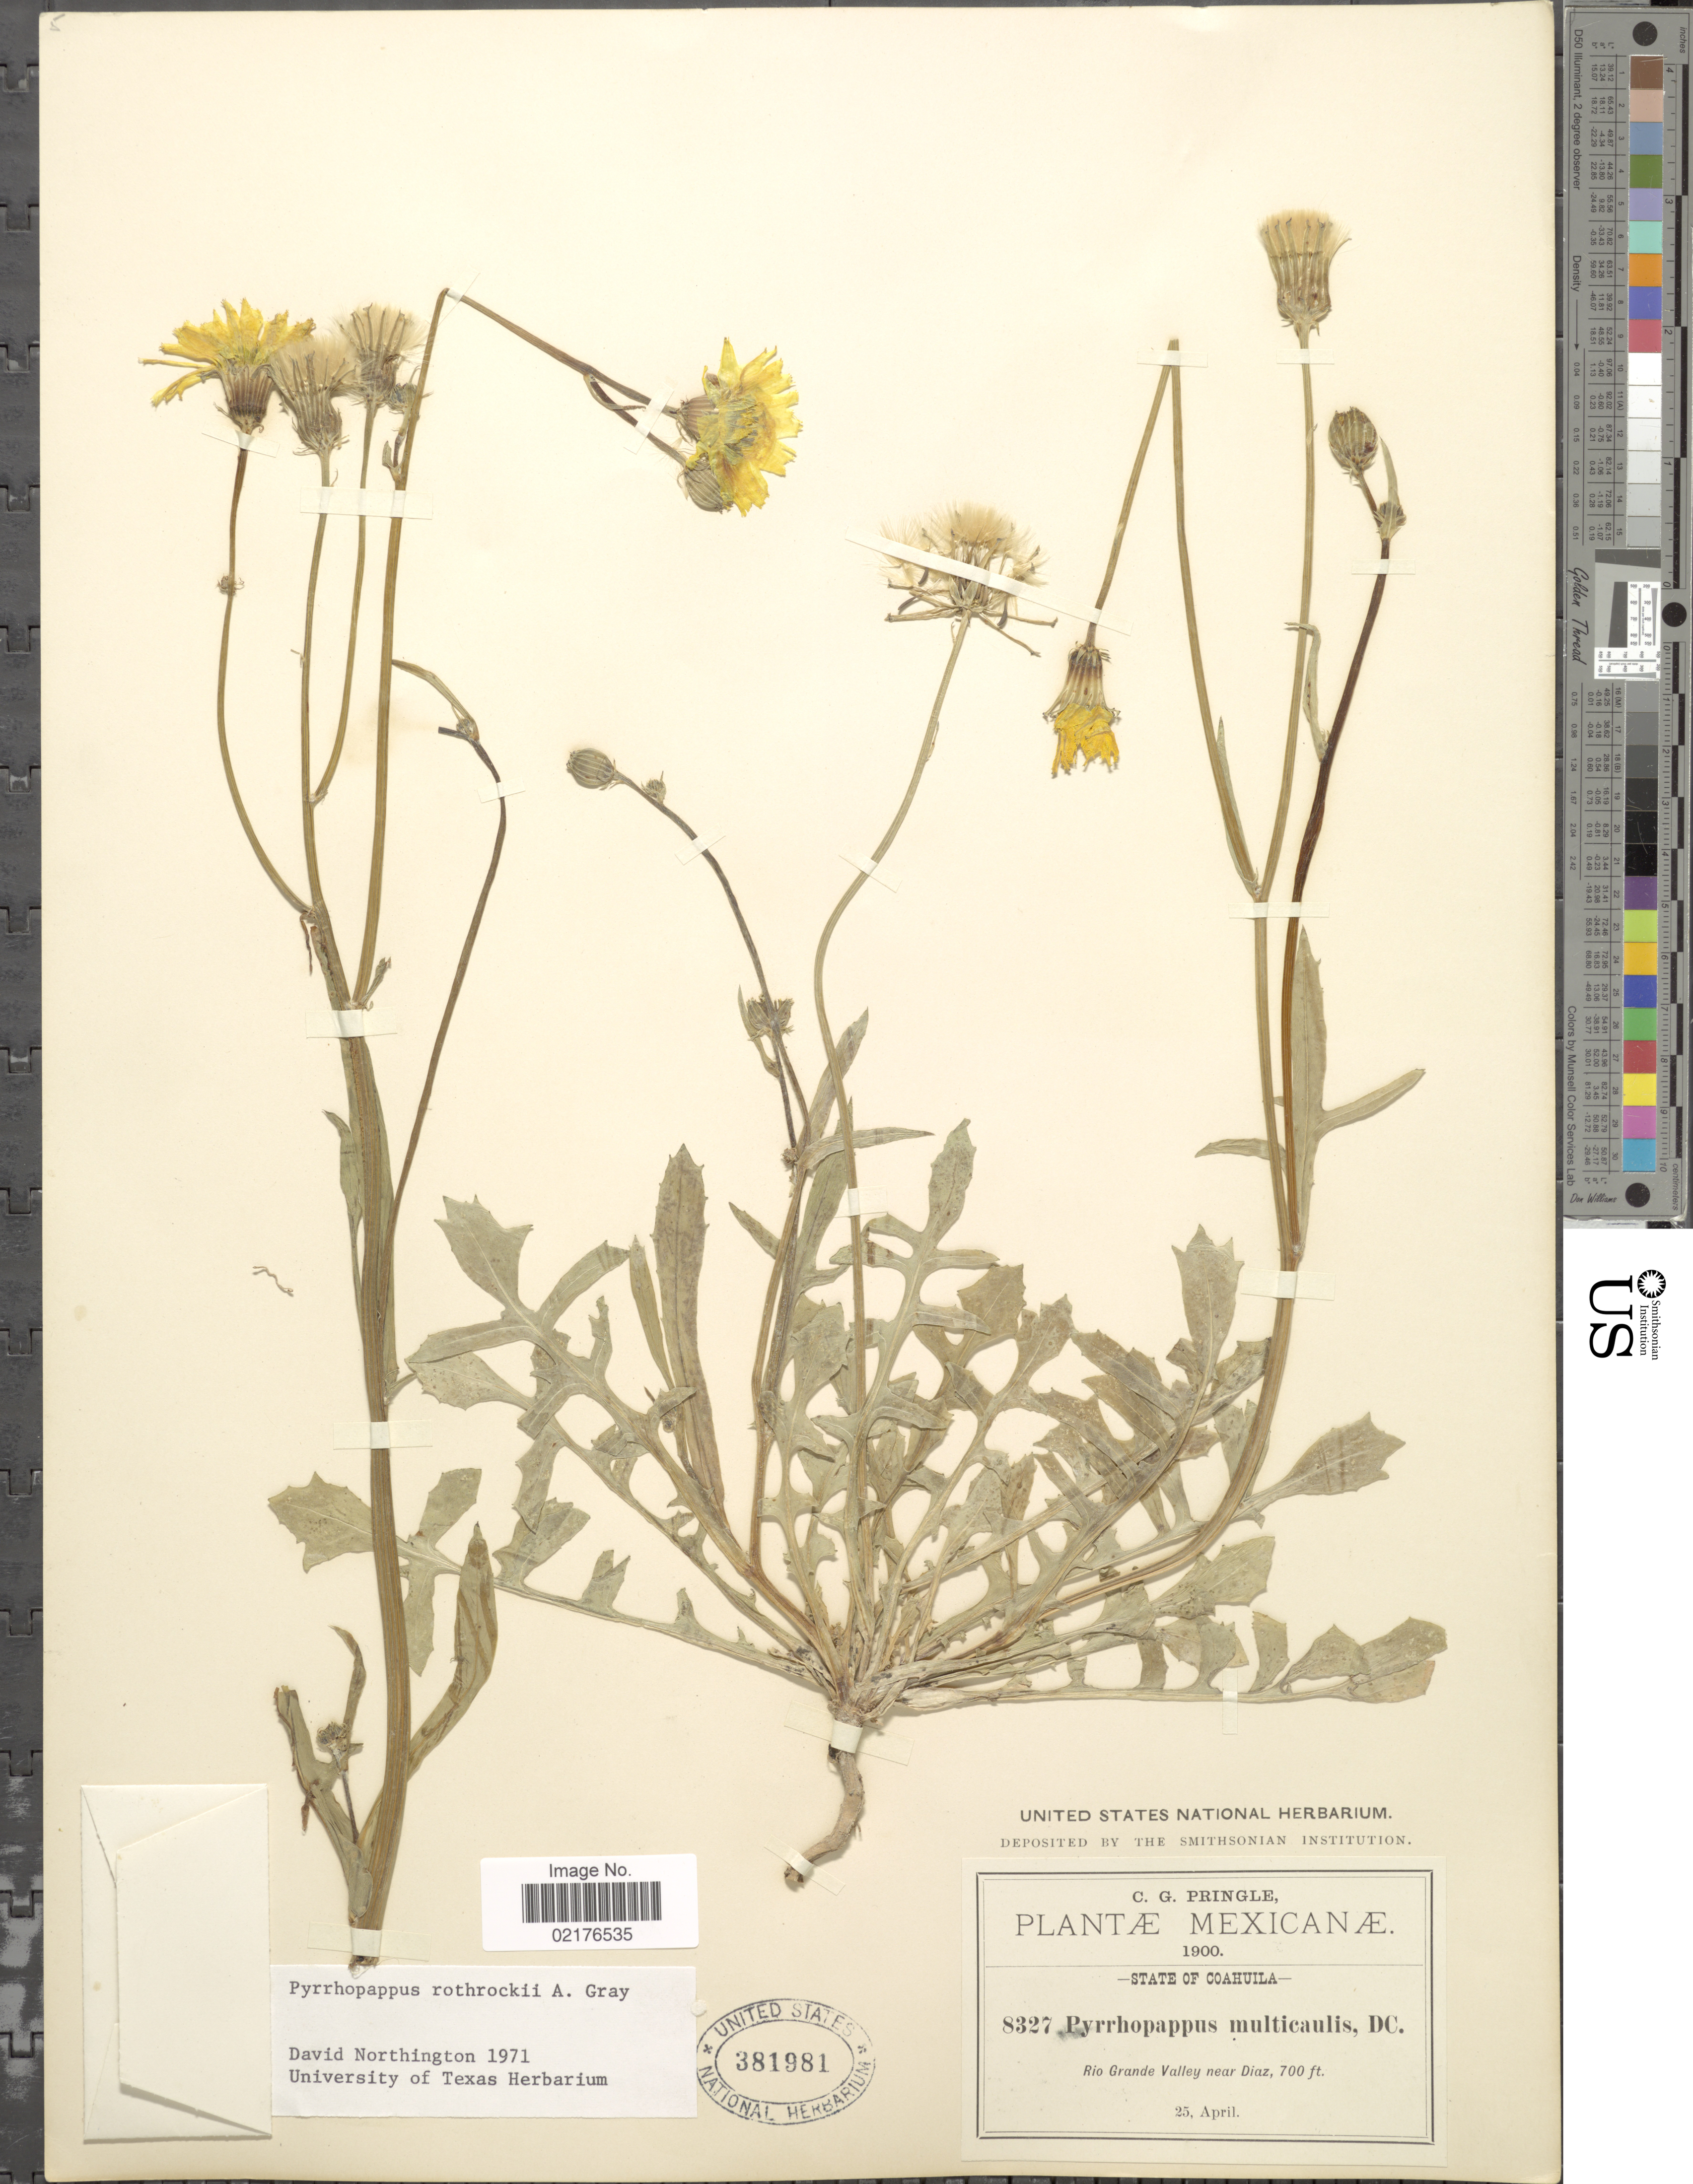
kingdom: Plantae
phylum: Tracheophyta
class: Magnoliopsida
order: Asterales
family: Asteraceae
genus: Pyrrhopappus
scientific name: Pyrrhopappus rothrockii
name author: A. Gray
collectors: C. G. Pringle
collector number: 8327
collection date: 1900-04-25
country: Mexico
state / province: Coahuila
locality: State of Coahuila, Rio Grande Valley Near Diaz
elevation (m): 213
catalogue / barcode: US 381981